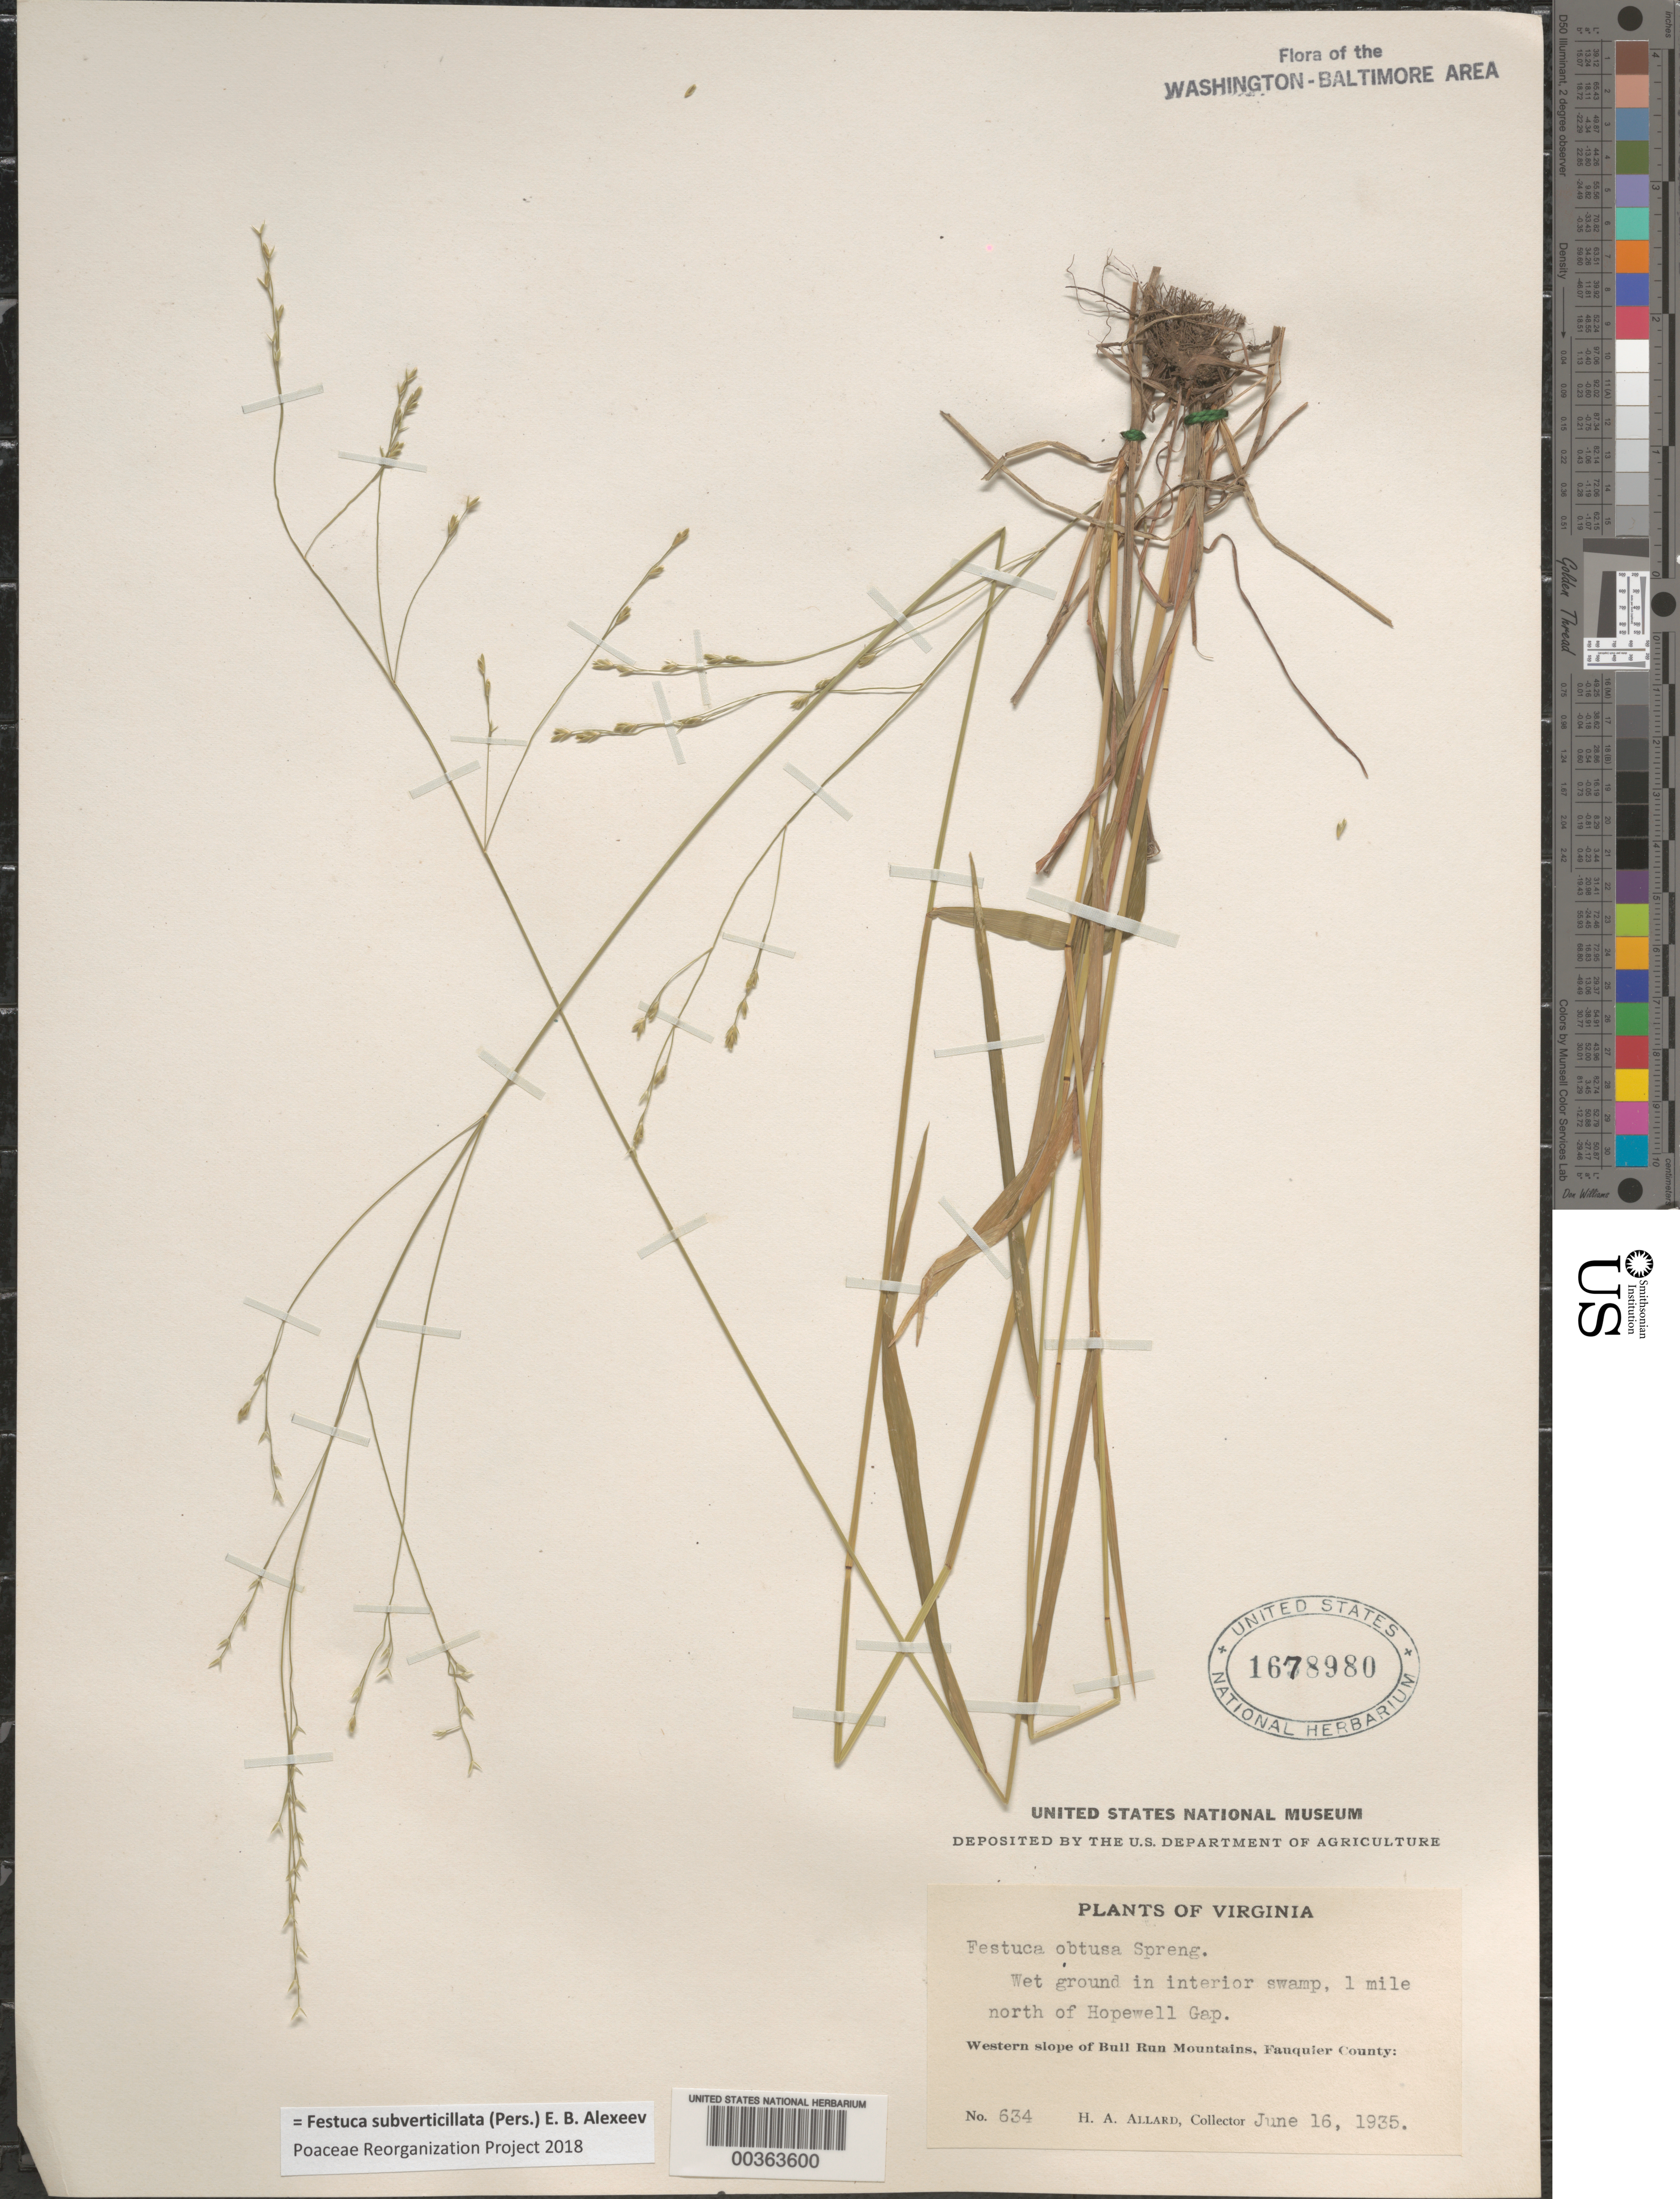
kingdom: Plantae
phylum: Tracheophyta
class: Liliopsida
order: Poales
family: Poaceae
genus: Festuca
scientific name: Festuca subverticillata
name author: (Pers.) E.B. Alexeev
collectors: H. A. Allard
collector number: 634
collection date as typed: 16 Jun 1935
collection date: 1935-06-16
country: United States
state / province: Virginia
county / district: Fauquier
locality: N of Hopewell Gap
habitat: Wet ground in interior swamp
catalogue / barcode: US 1678980